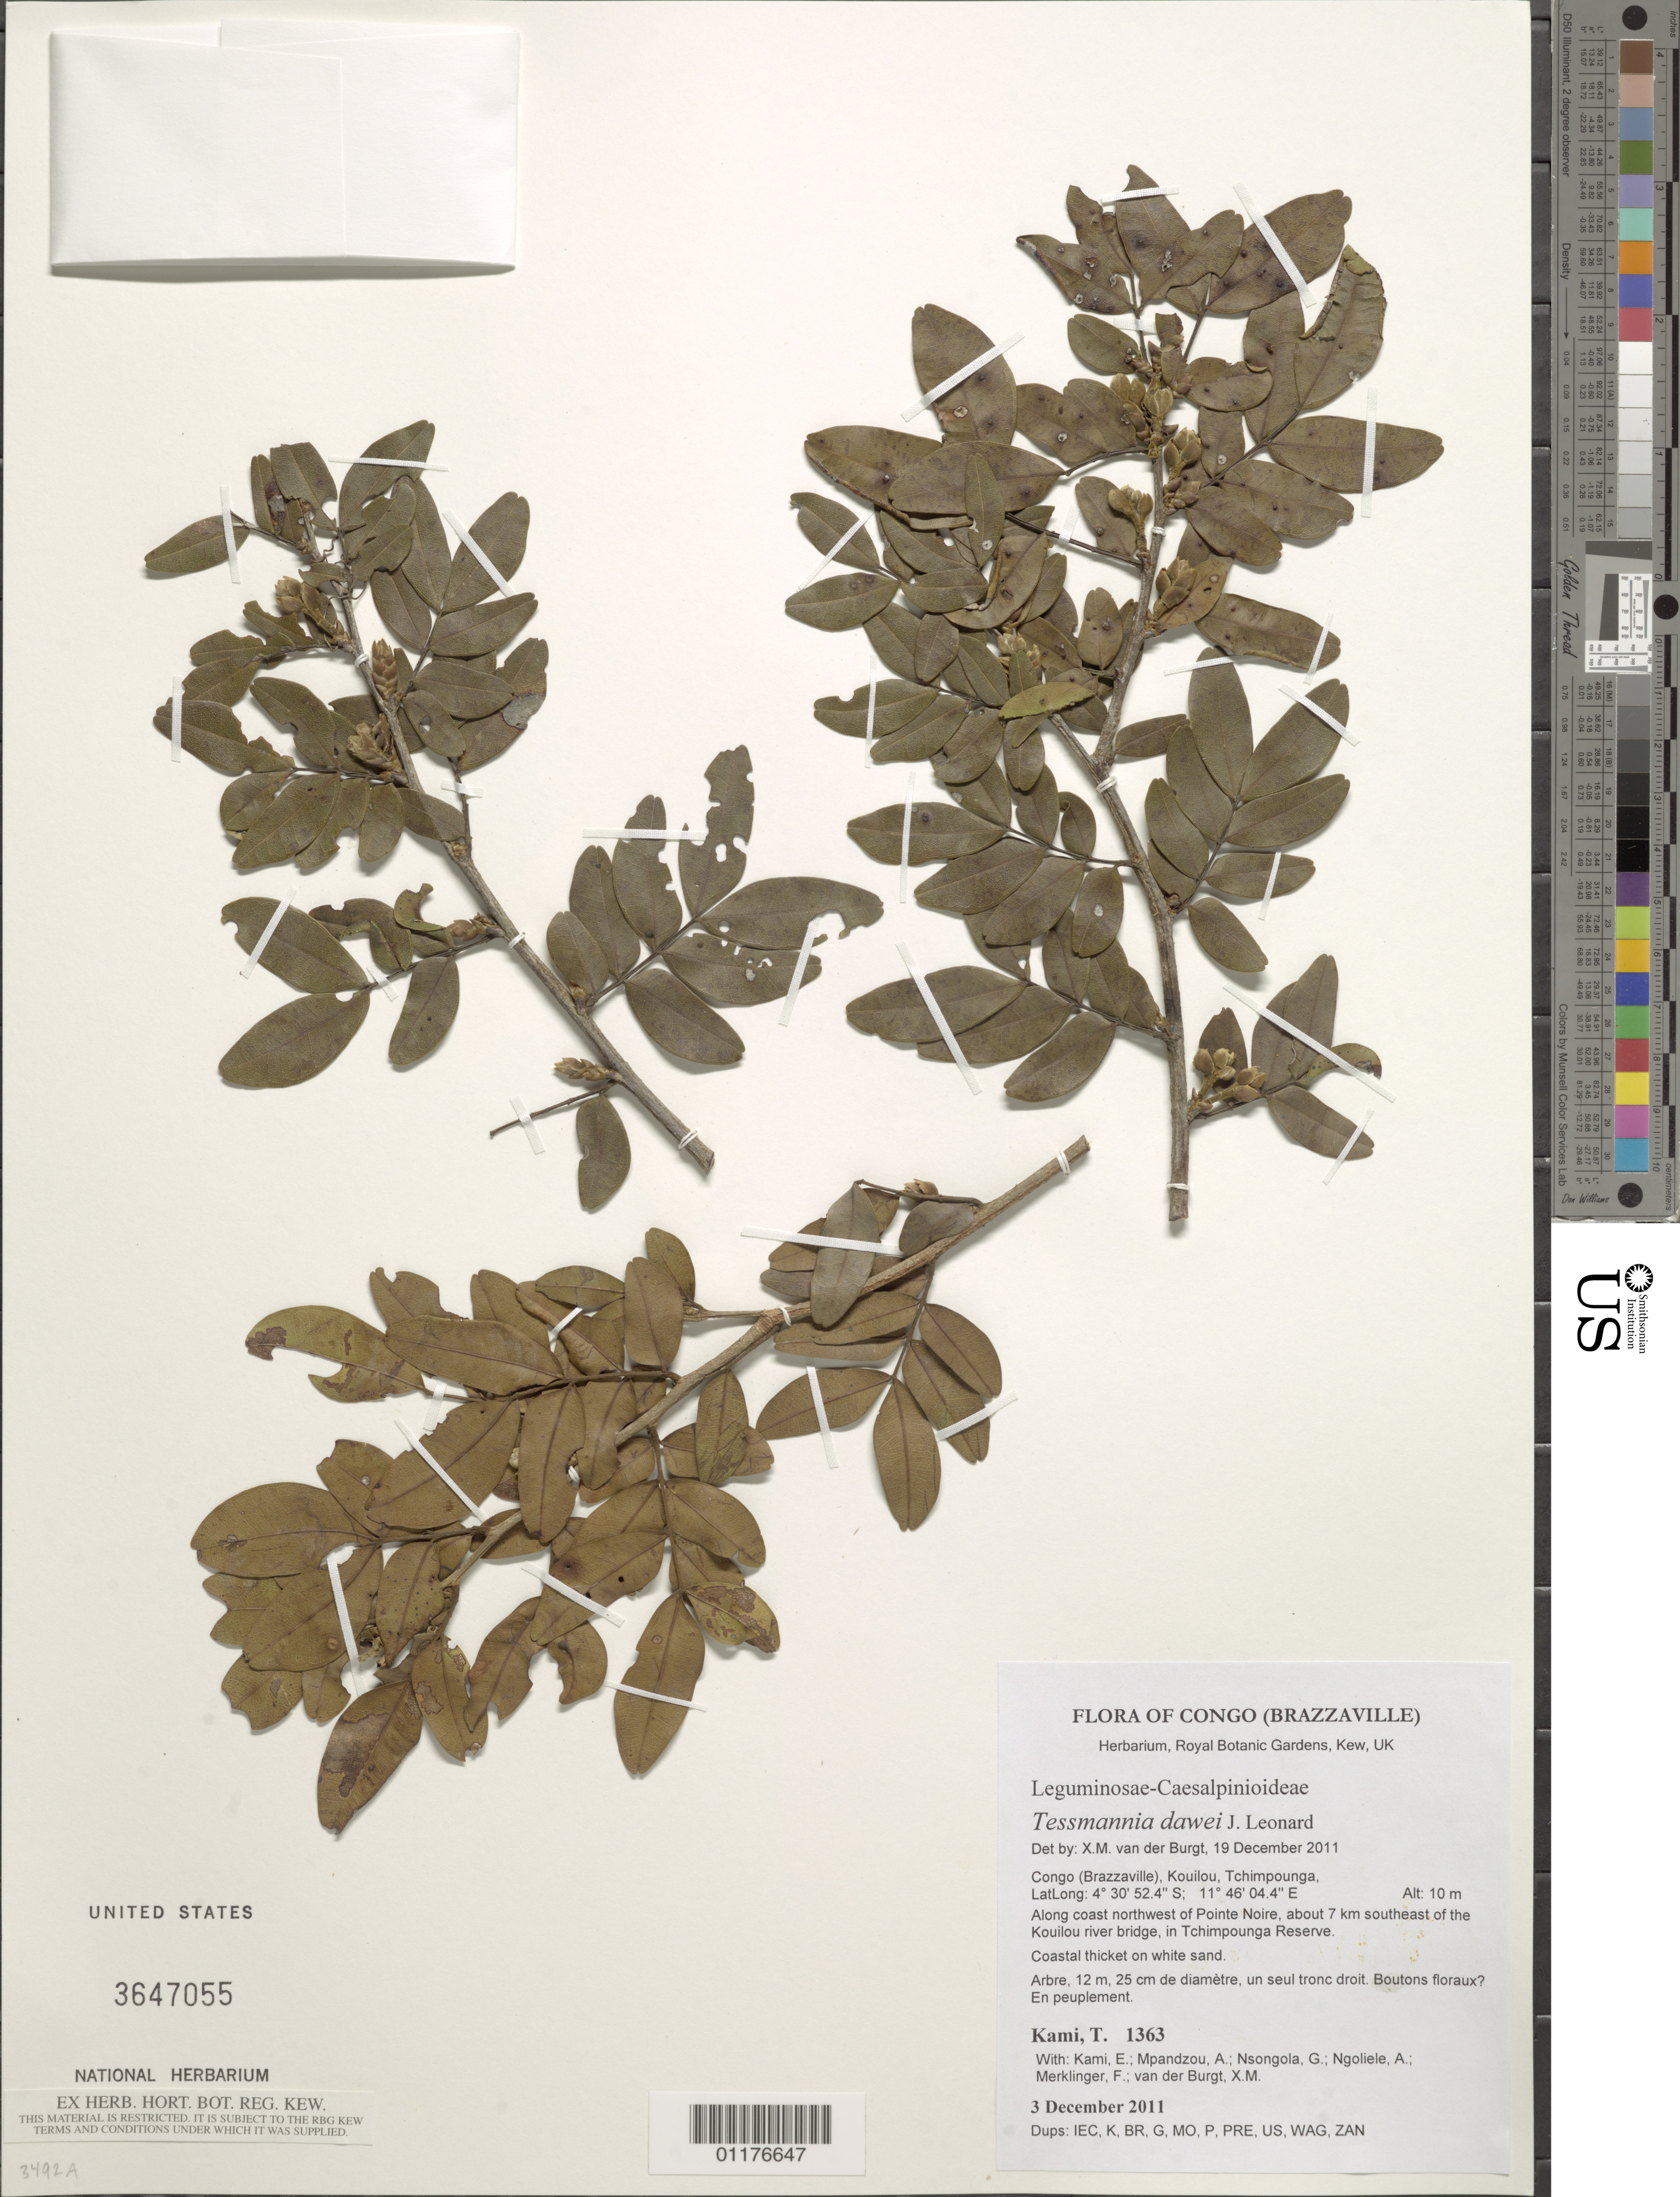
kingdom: Plantae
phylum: Tracheophyta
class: Magnoliopsida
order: Fabales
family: Fabaceae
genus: Tessmannia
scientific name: Tessmannia dawei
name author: J. Léonard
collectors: T. Kami, E. Kami, A. Mpandzou, G. Nsongola, A. Ngoliele, F. Merklinger & X. M. van der Burgt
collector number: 1363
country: Congo, Republic of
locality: Kouilou, Tchimpounga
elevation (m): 10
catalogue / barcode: US 3647055